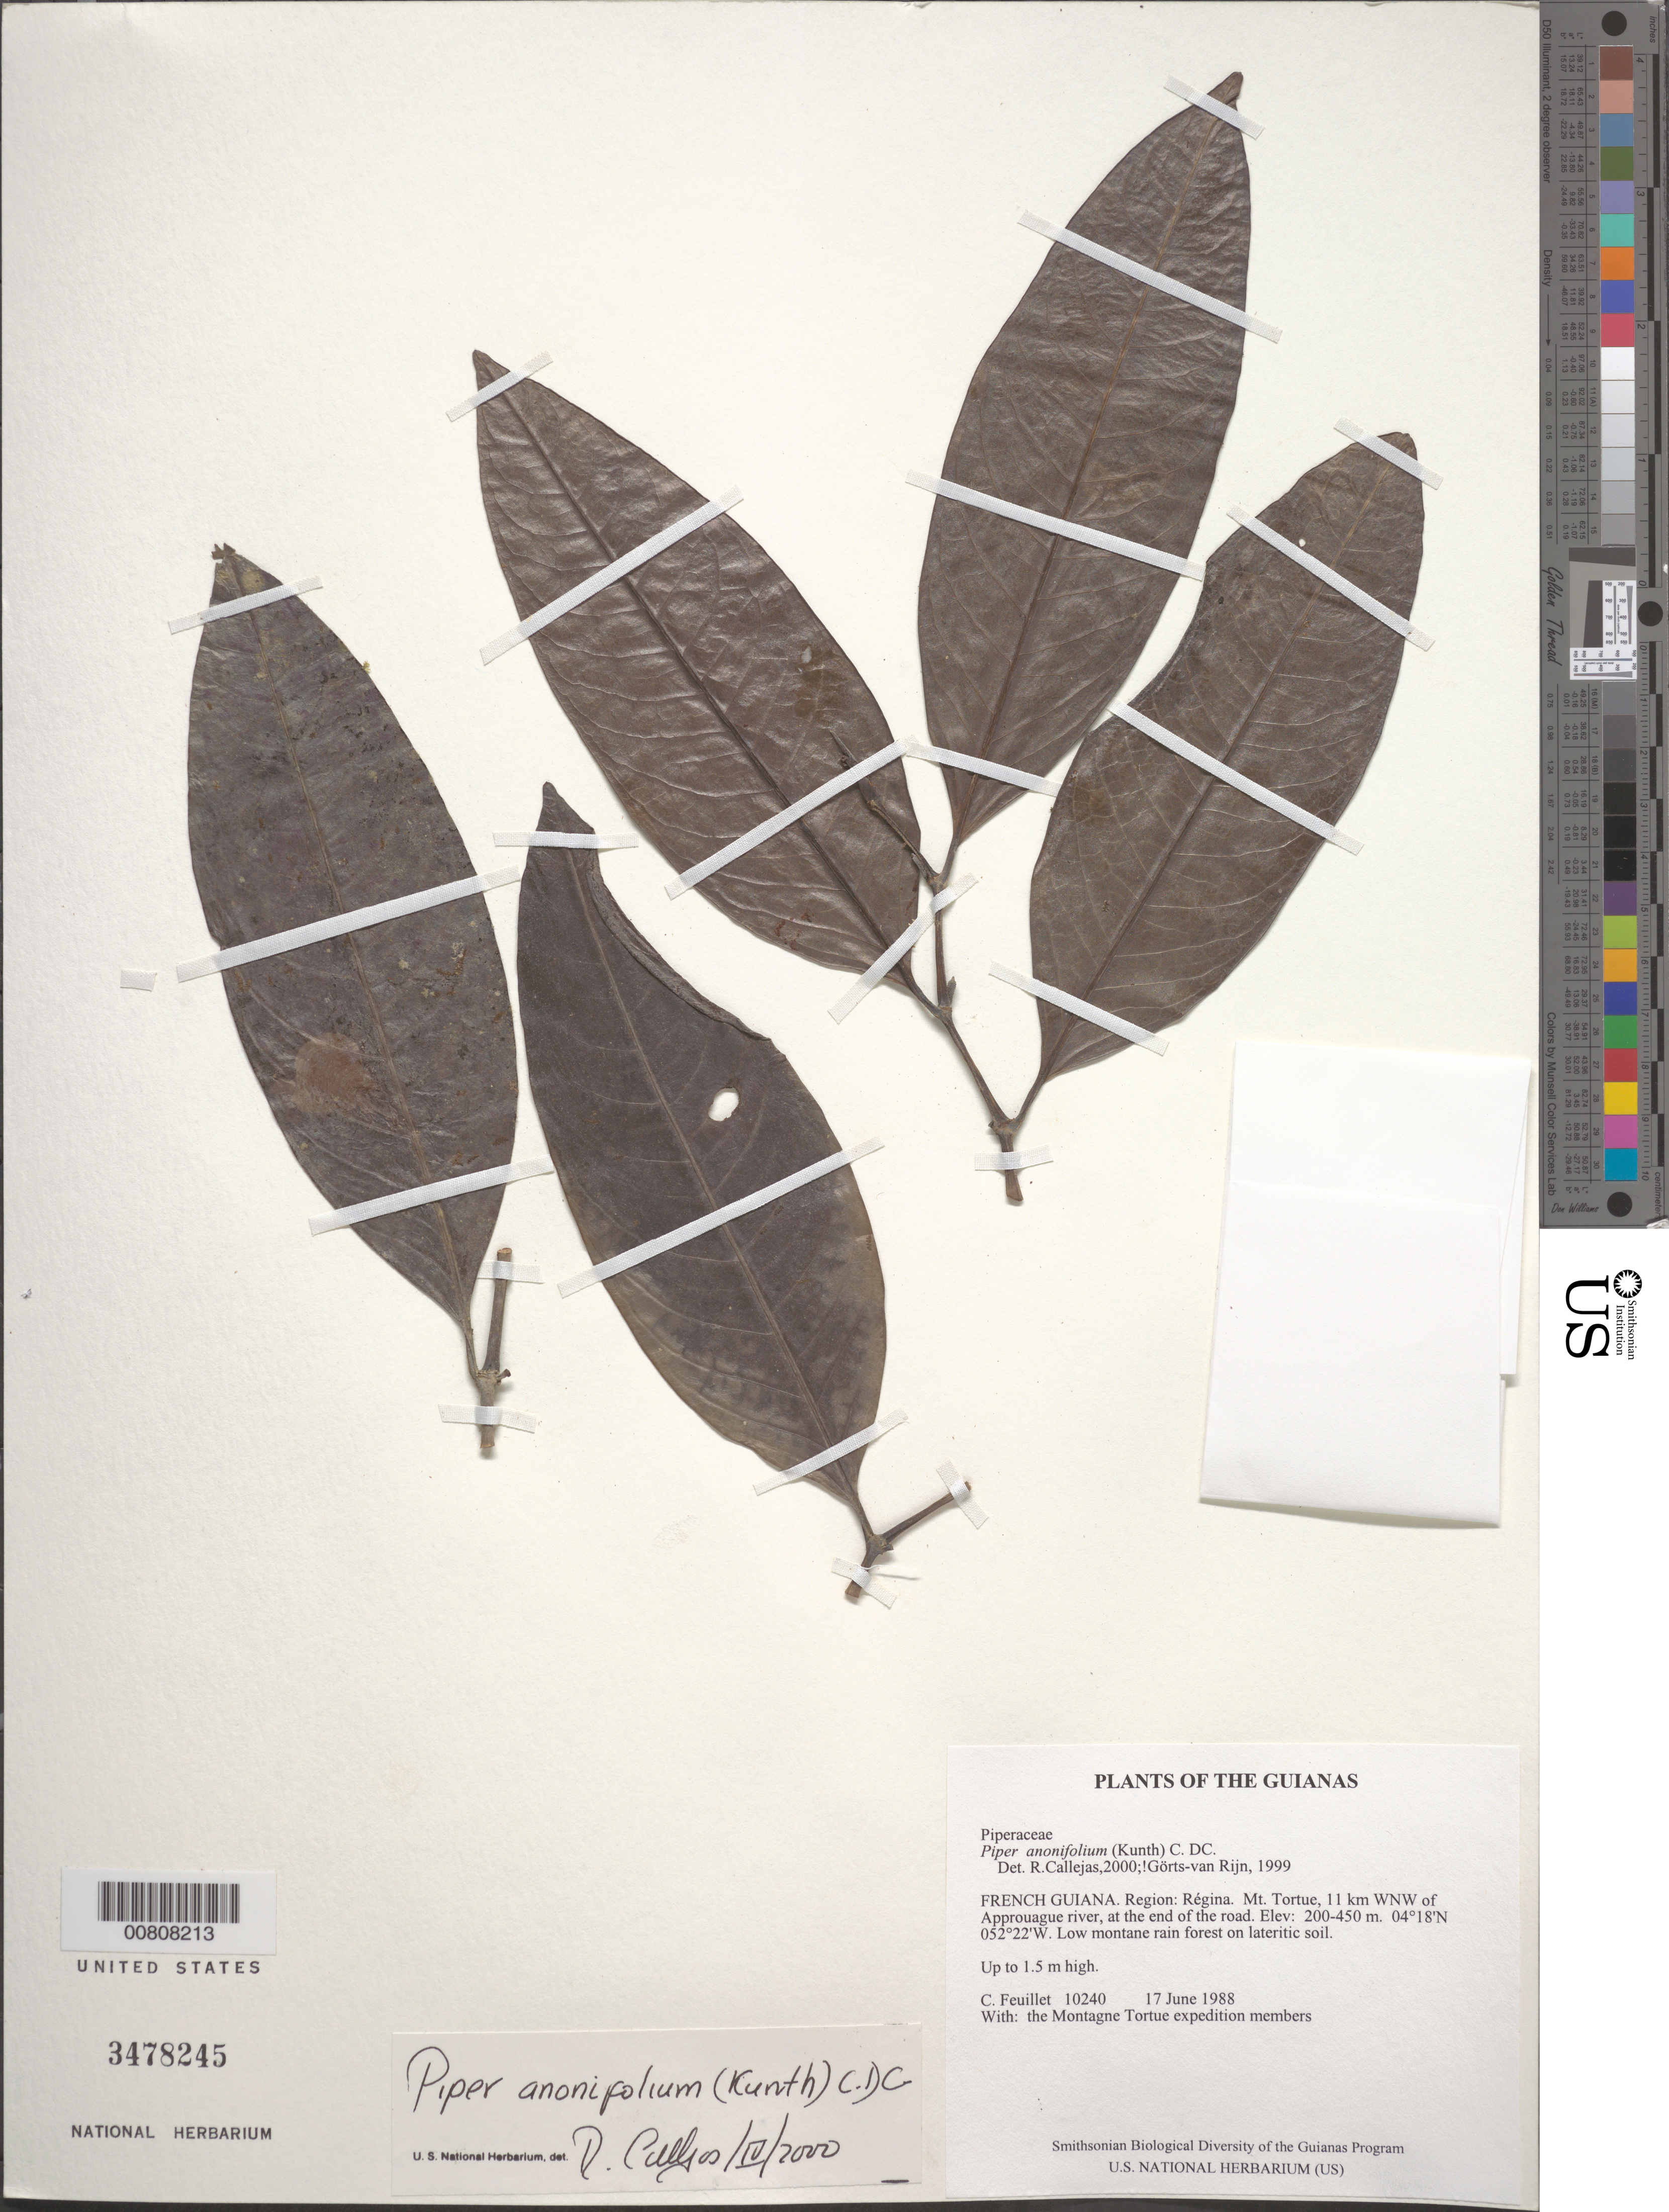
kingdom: Plantae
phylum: Tracheophyta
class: Magnoliopsida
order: Piperales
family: Piperaceae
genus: Piper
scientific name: Piper anonifolium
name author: (Kunth) C. DC.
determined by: Görts-van Rijn, A. R. A.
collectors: C. Feuillet & Montagne Torte Exped. members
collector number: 10240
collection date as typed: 17 June 1988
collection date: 1988-06-17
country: French Guiana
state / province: Cayenne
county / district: Regina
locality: Mt. Tortue, 11 km WNW of Approuague river, at the end of the road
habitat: Low montane rain forest on lateritic soil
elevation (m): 200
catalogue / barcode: US 3478245